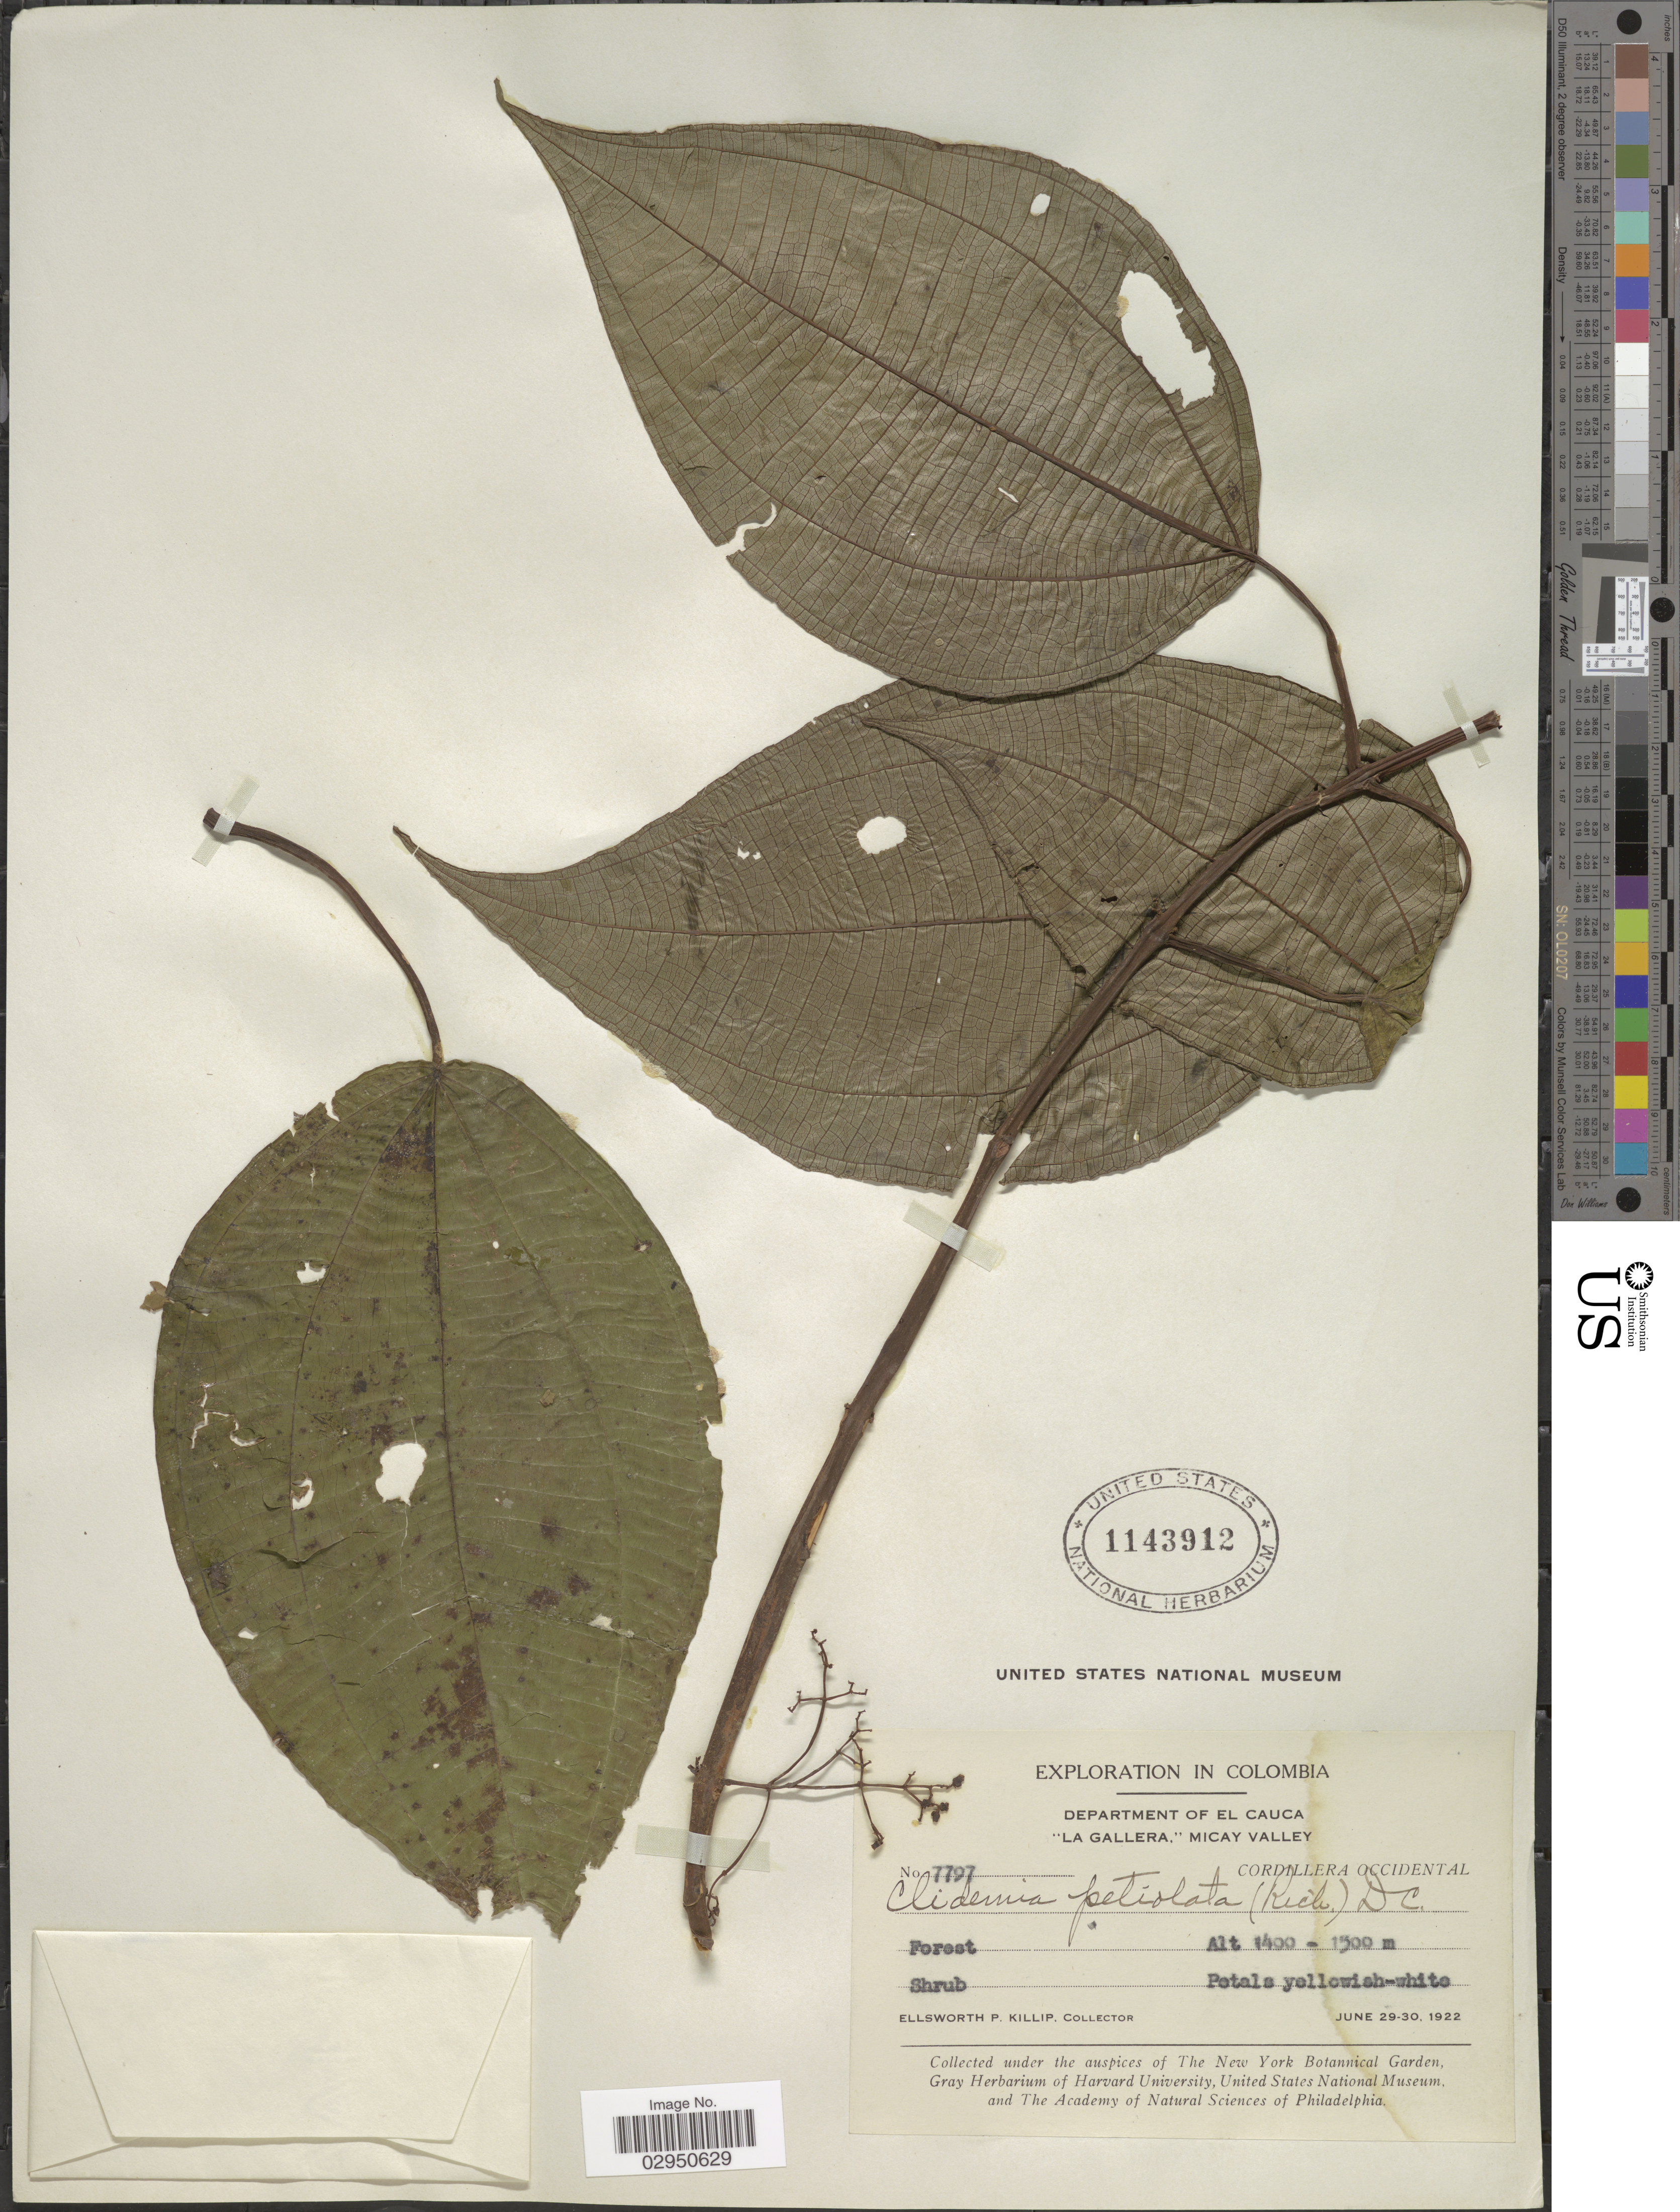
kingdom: Plantae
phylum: Tracheophyta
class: Magnoliopsida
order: Myrtales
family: Melastomataceae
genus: Clidemia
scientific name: Clidemia ostrina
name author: Gleason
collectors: E. P. Killip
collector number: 7797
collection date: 1922-06-29/1922-06-30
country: Colombia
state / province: Cauca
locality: Department of El Cauca. "La Gallera," Micay Valley. Cordillera Occidental. Forest.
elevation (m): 1400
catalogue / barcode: US 1143912